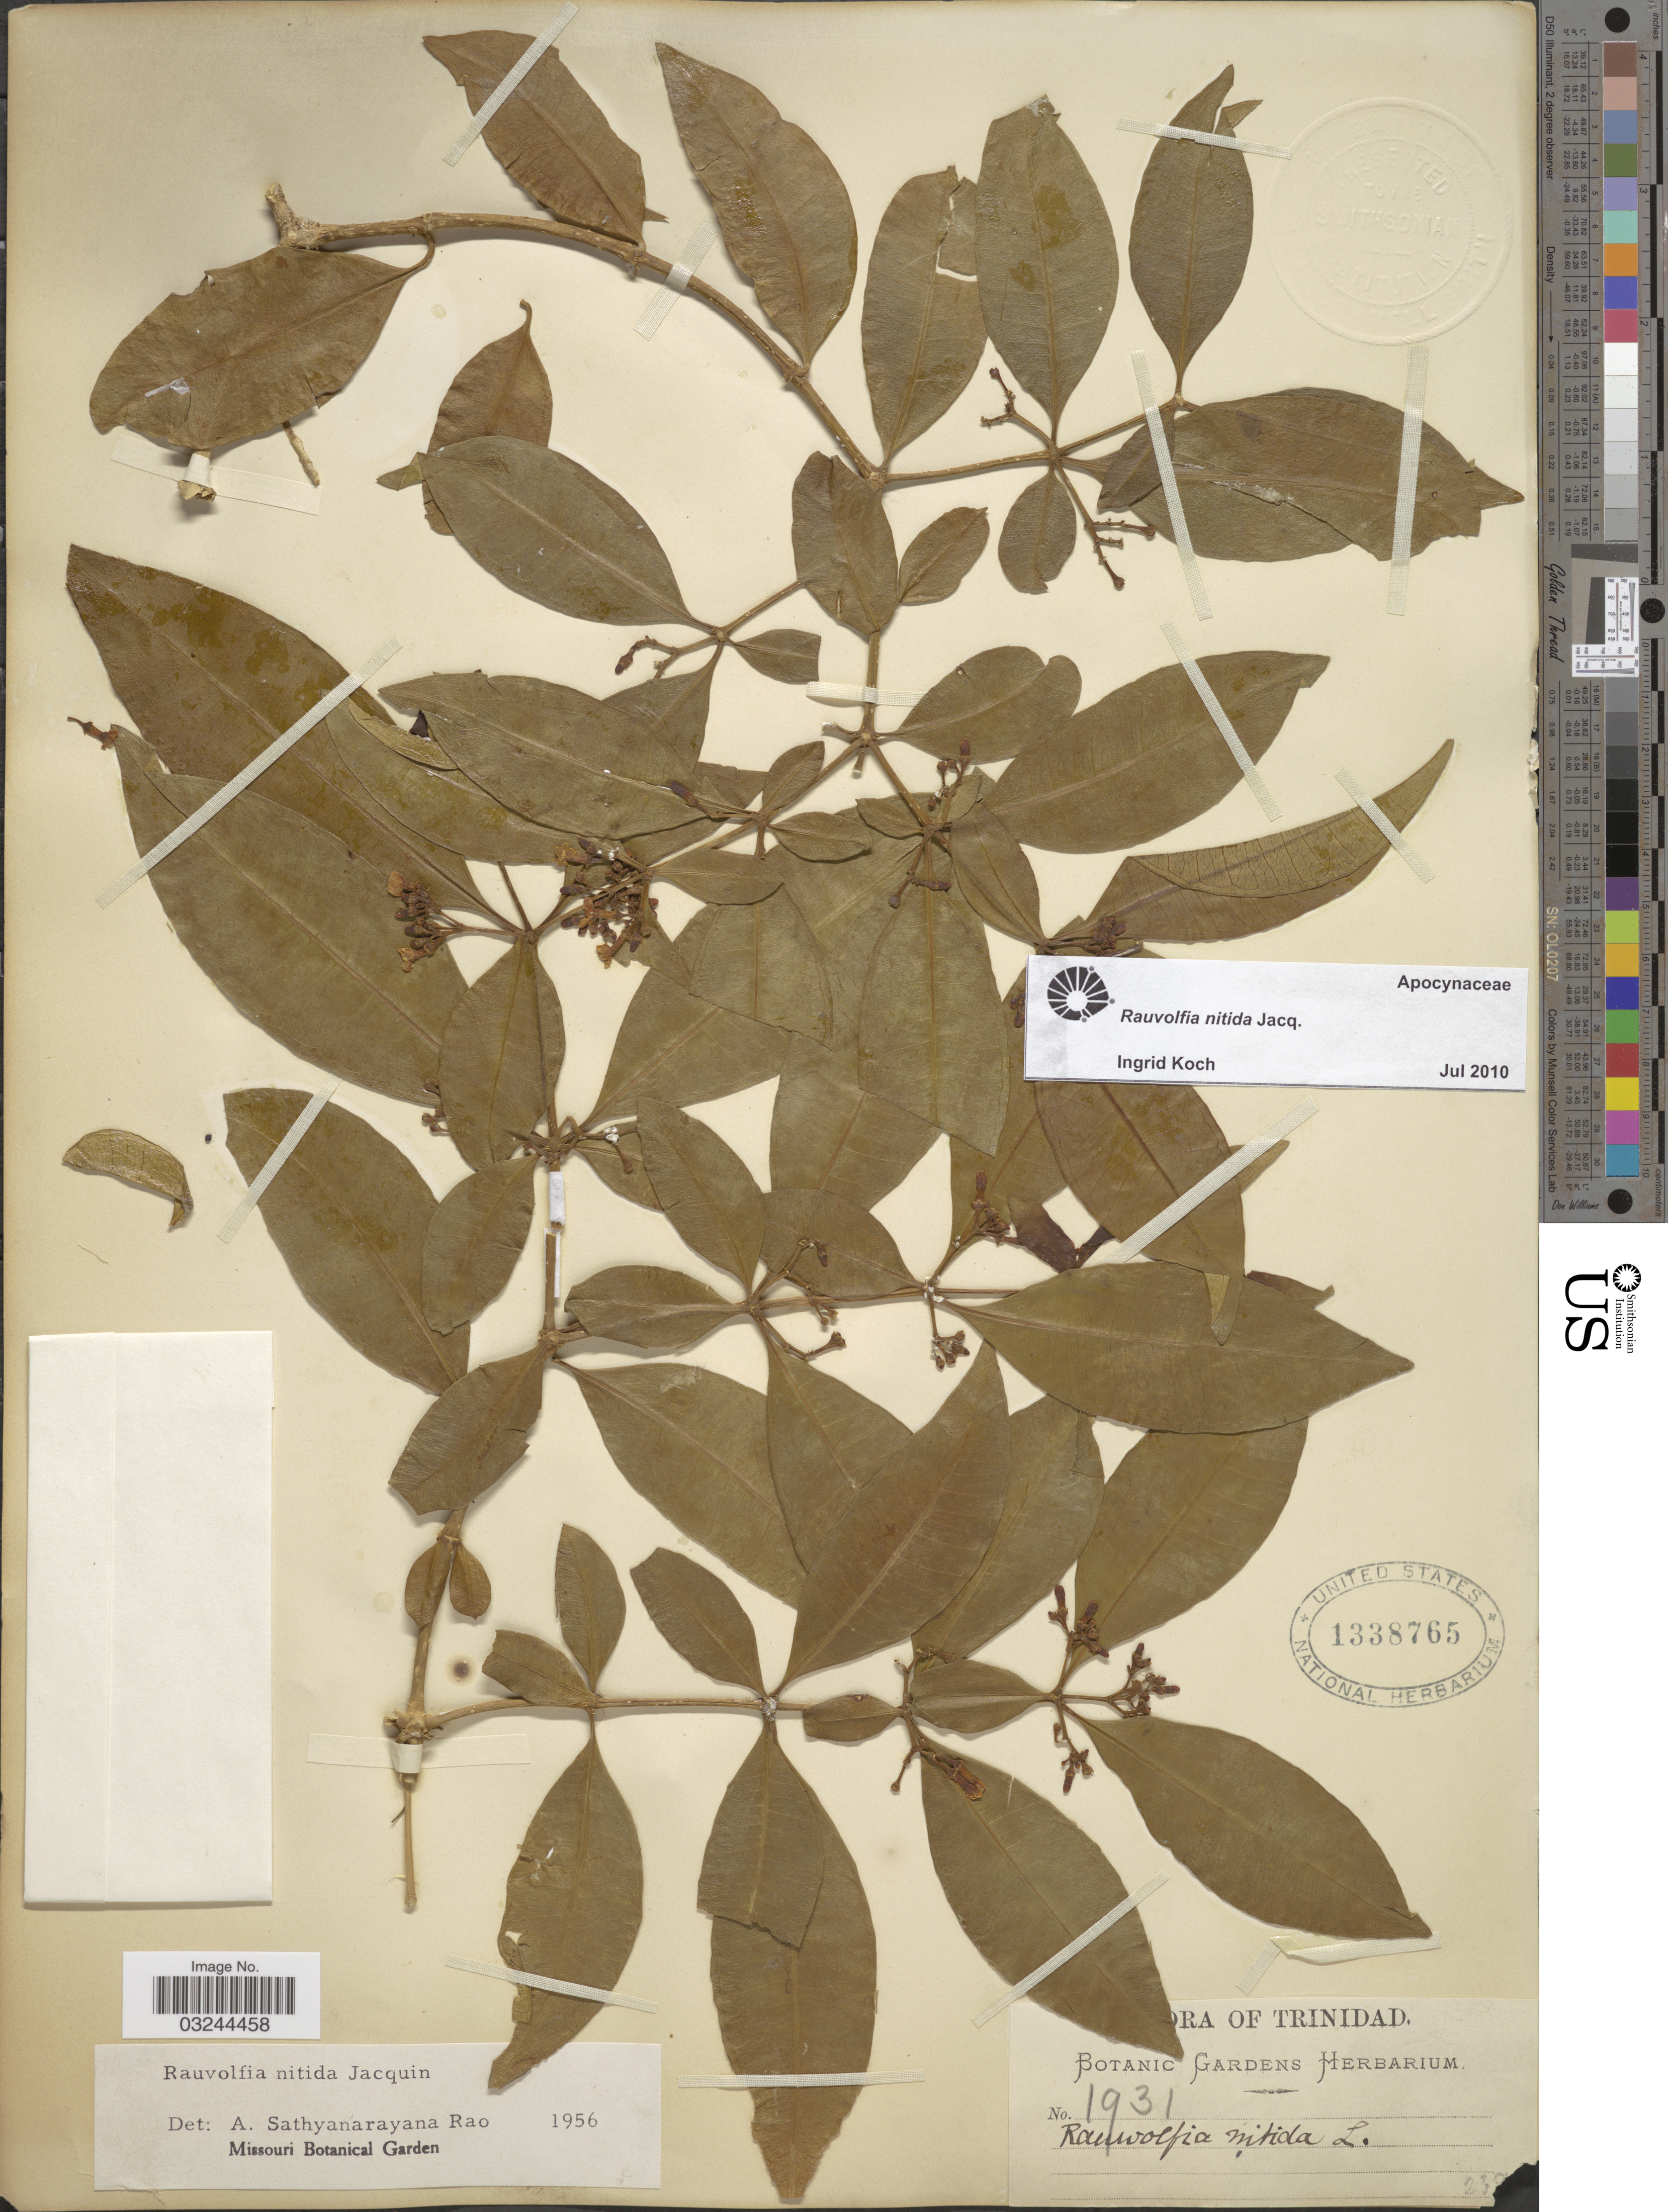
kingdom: Plantae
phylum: Tracheophyta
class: Magnoliopsida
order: Gentianales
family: Apocynaceae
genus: Rauvolfia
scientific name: Rauvolfia nitida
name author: Jacq.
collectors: ex herb. Botanic Gardens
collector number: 1931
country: Trinidad and Tobago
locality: Trinidad.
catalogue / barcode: US 1338765